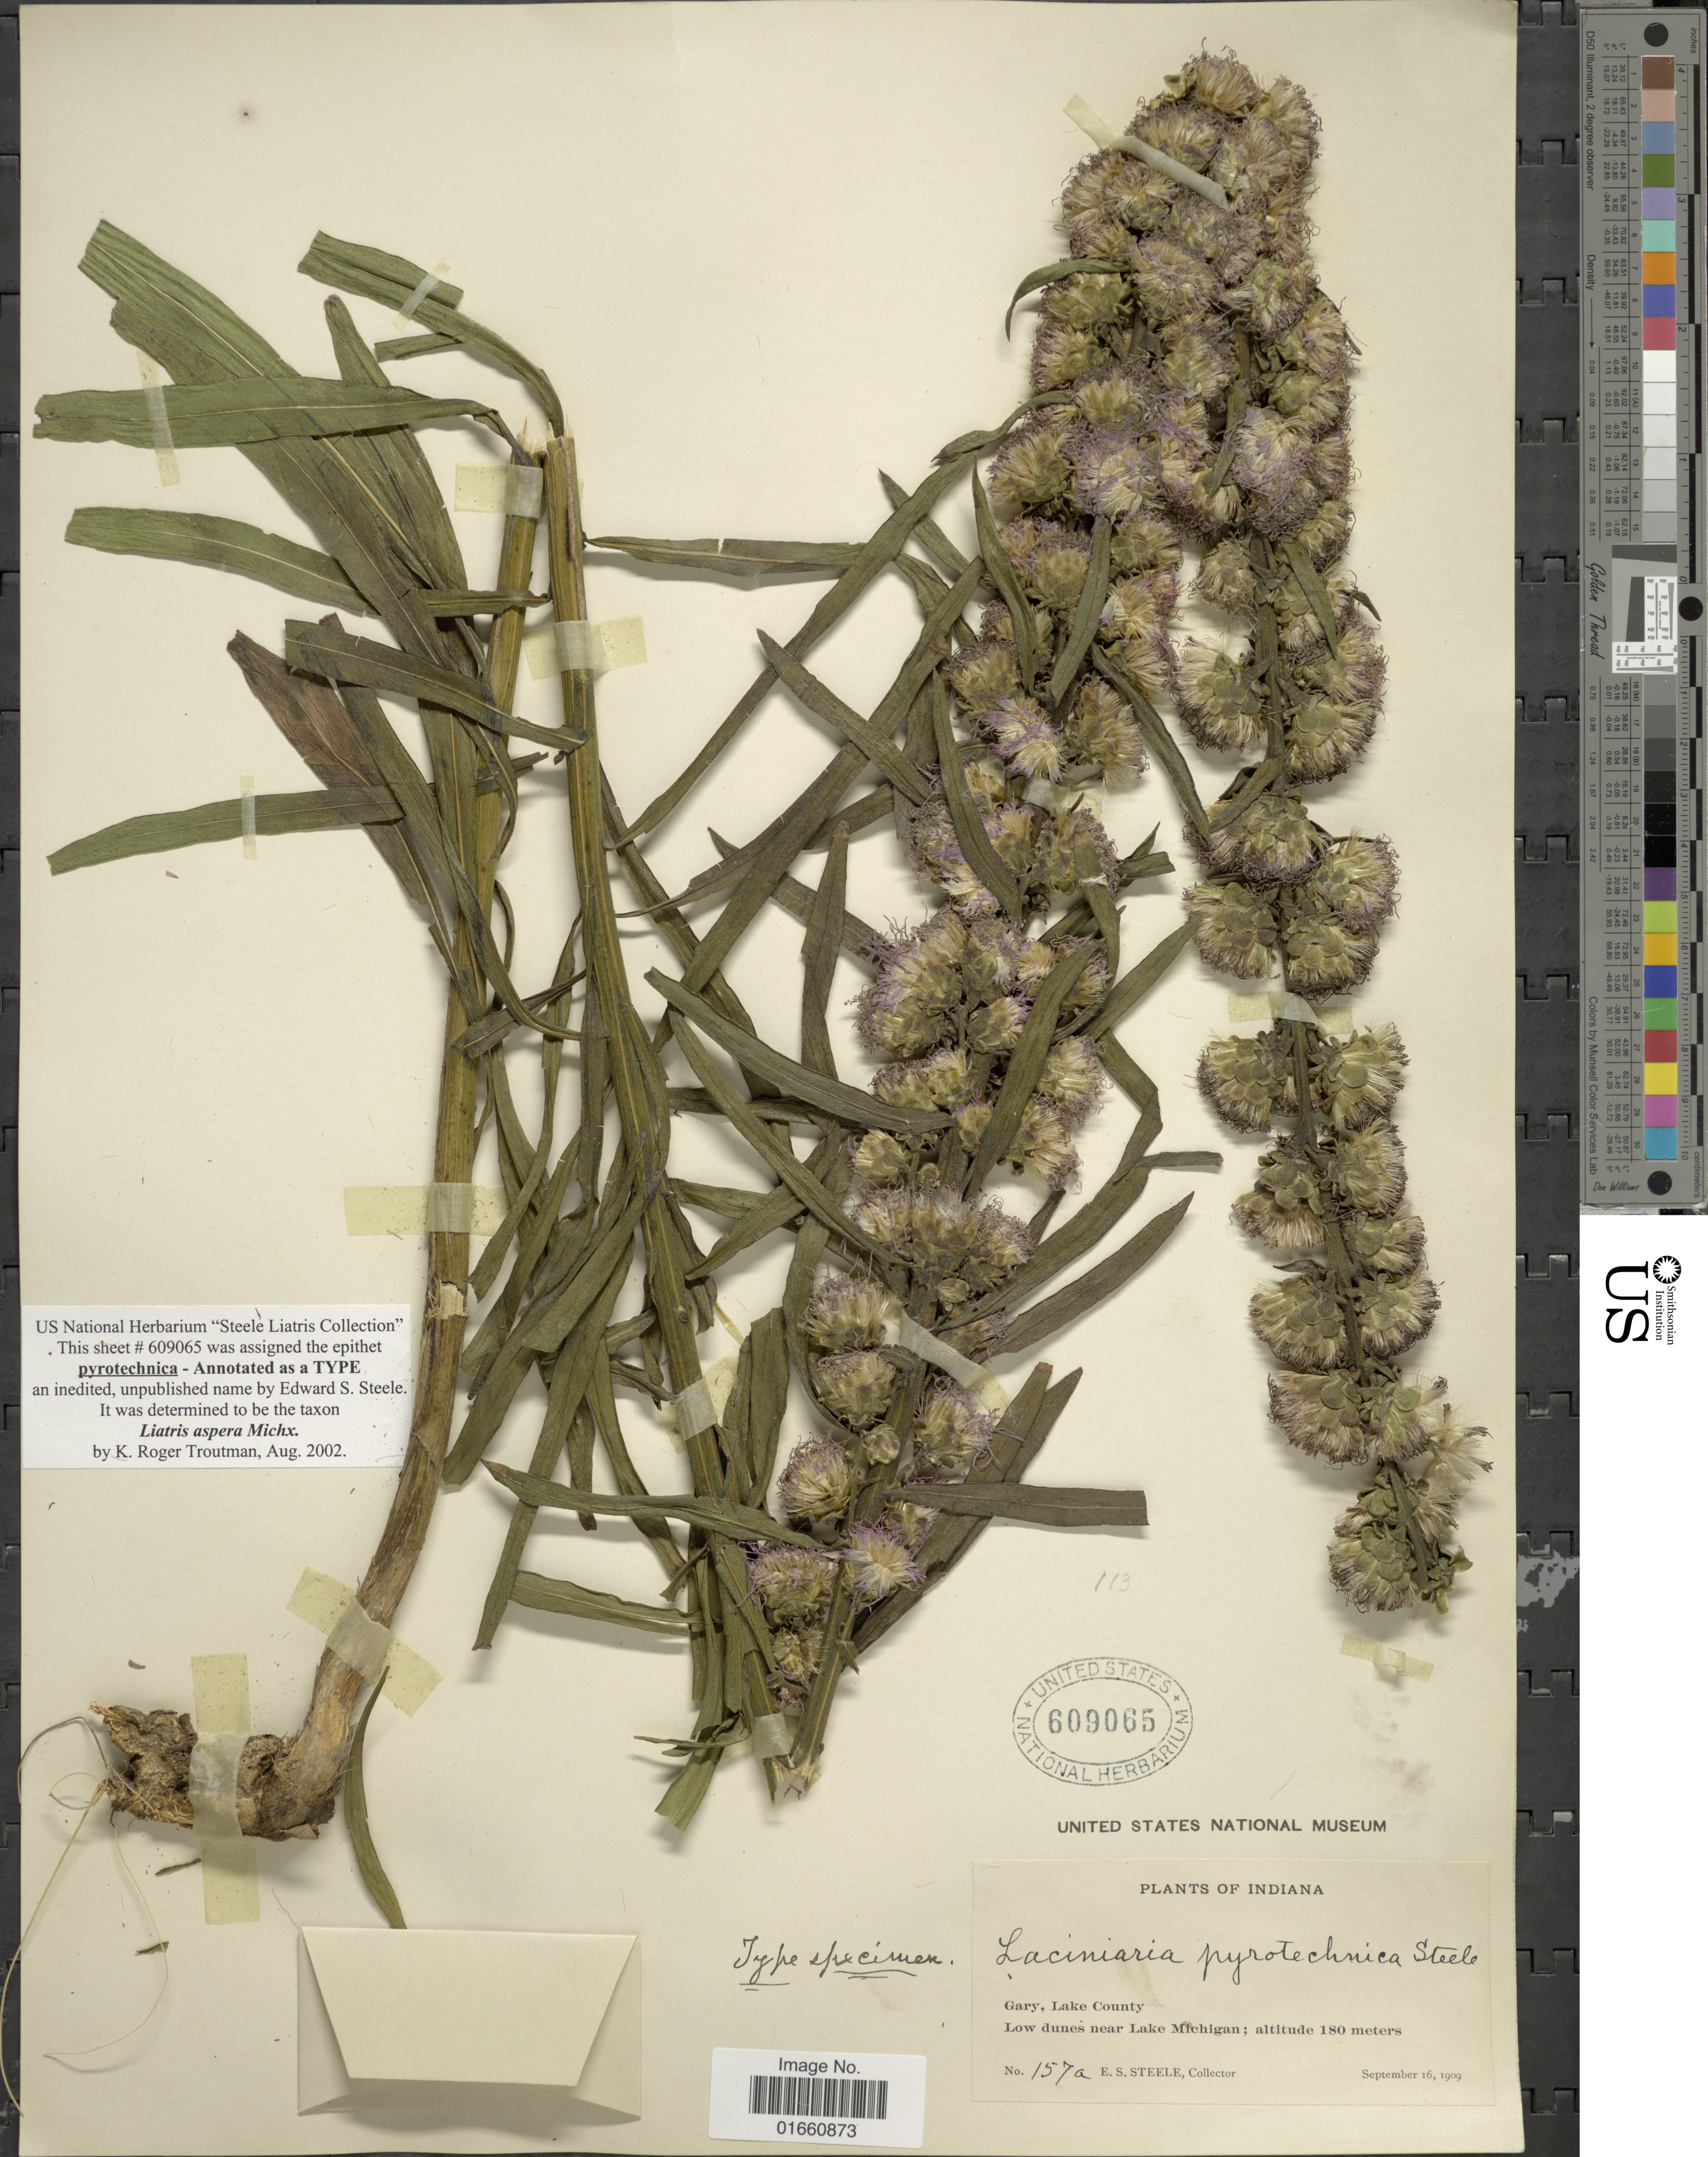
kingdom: Plantae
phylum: Tracheophyta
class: Magnoliopsida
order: Asterales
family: Asteraceae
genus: Liatris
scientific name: Liatris aspera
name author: Michx.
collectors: E. Steele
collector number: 157a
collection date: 1909-09-16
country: United States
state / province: Indiana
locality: Gary, Lake County, Low dunes near Lake Michigan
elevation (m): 180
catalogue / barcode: US 609065